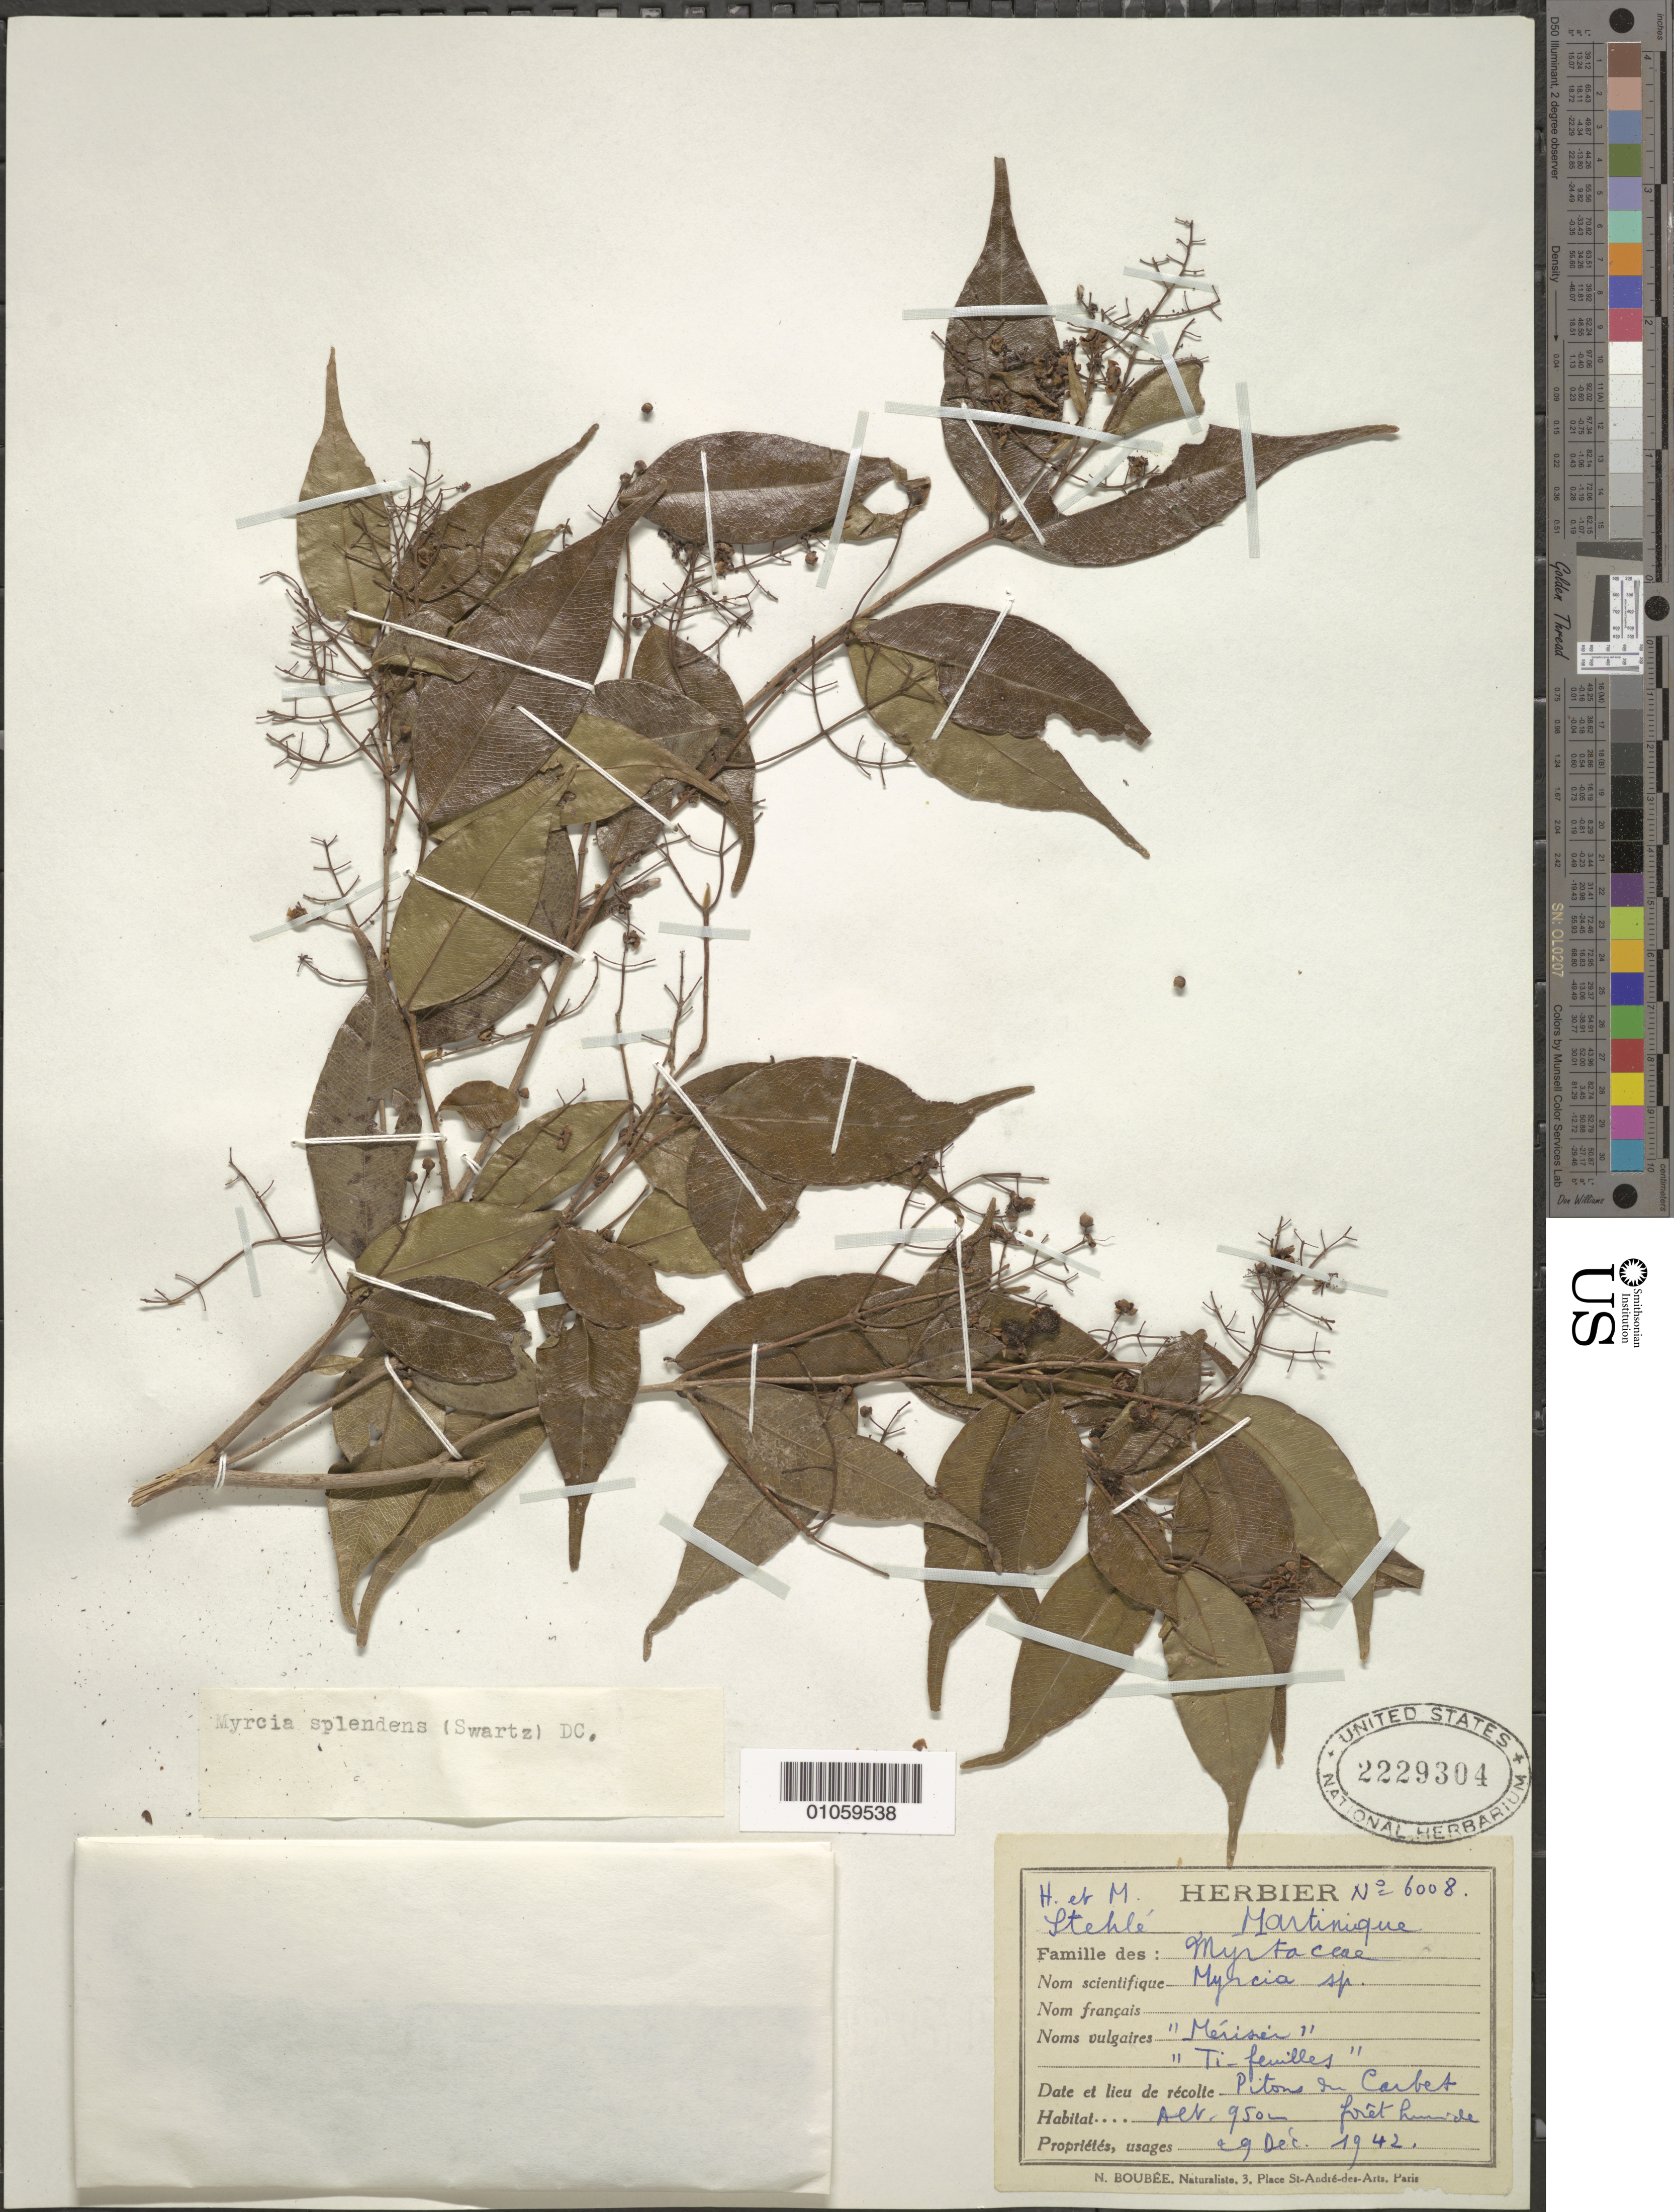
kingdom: Plantae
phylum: Tracheophyta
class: Magnoliopsida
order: Myrtales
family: Myrtaceae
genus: Myrcia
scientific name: Myrcia splendens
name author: (Sw.) DC.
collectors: H. Stehlé & M. Stehlé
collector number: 6008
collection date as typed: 29 Dec 1942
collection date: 1942-12-29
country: Martinique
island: Martinique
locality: Pitons du Carbet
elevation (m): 950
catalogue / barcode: US 2229304